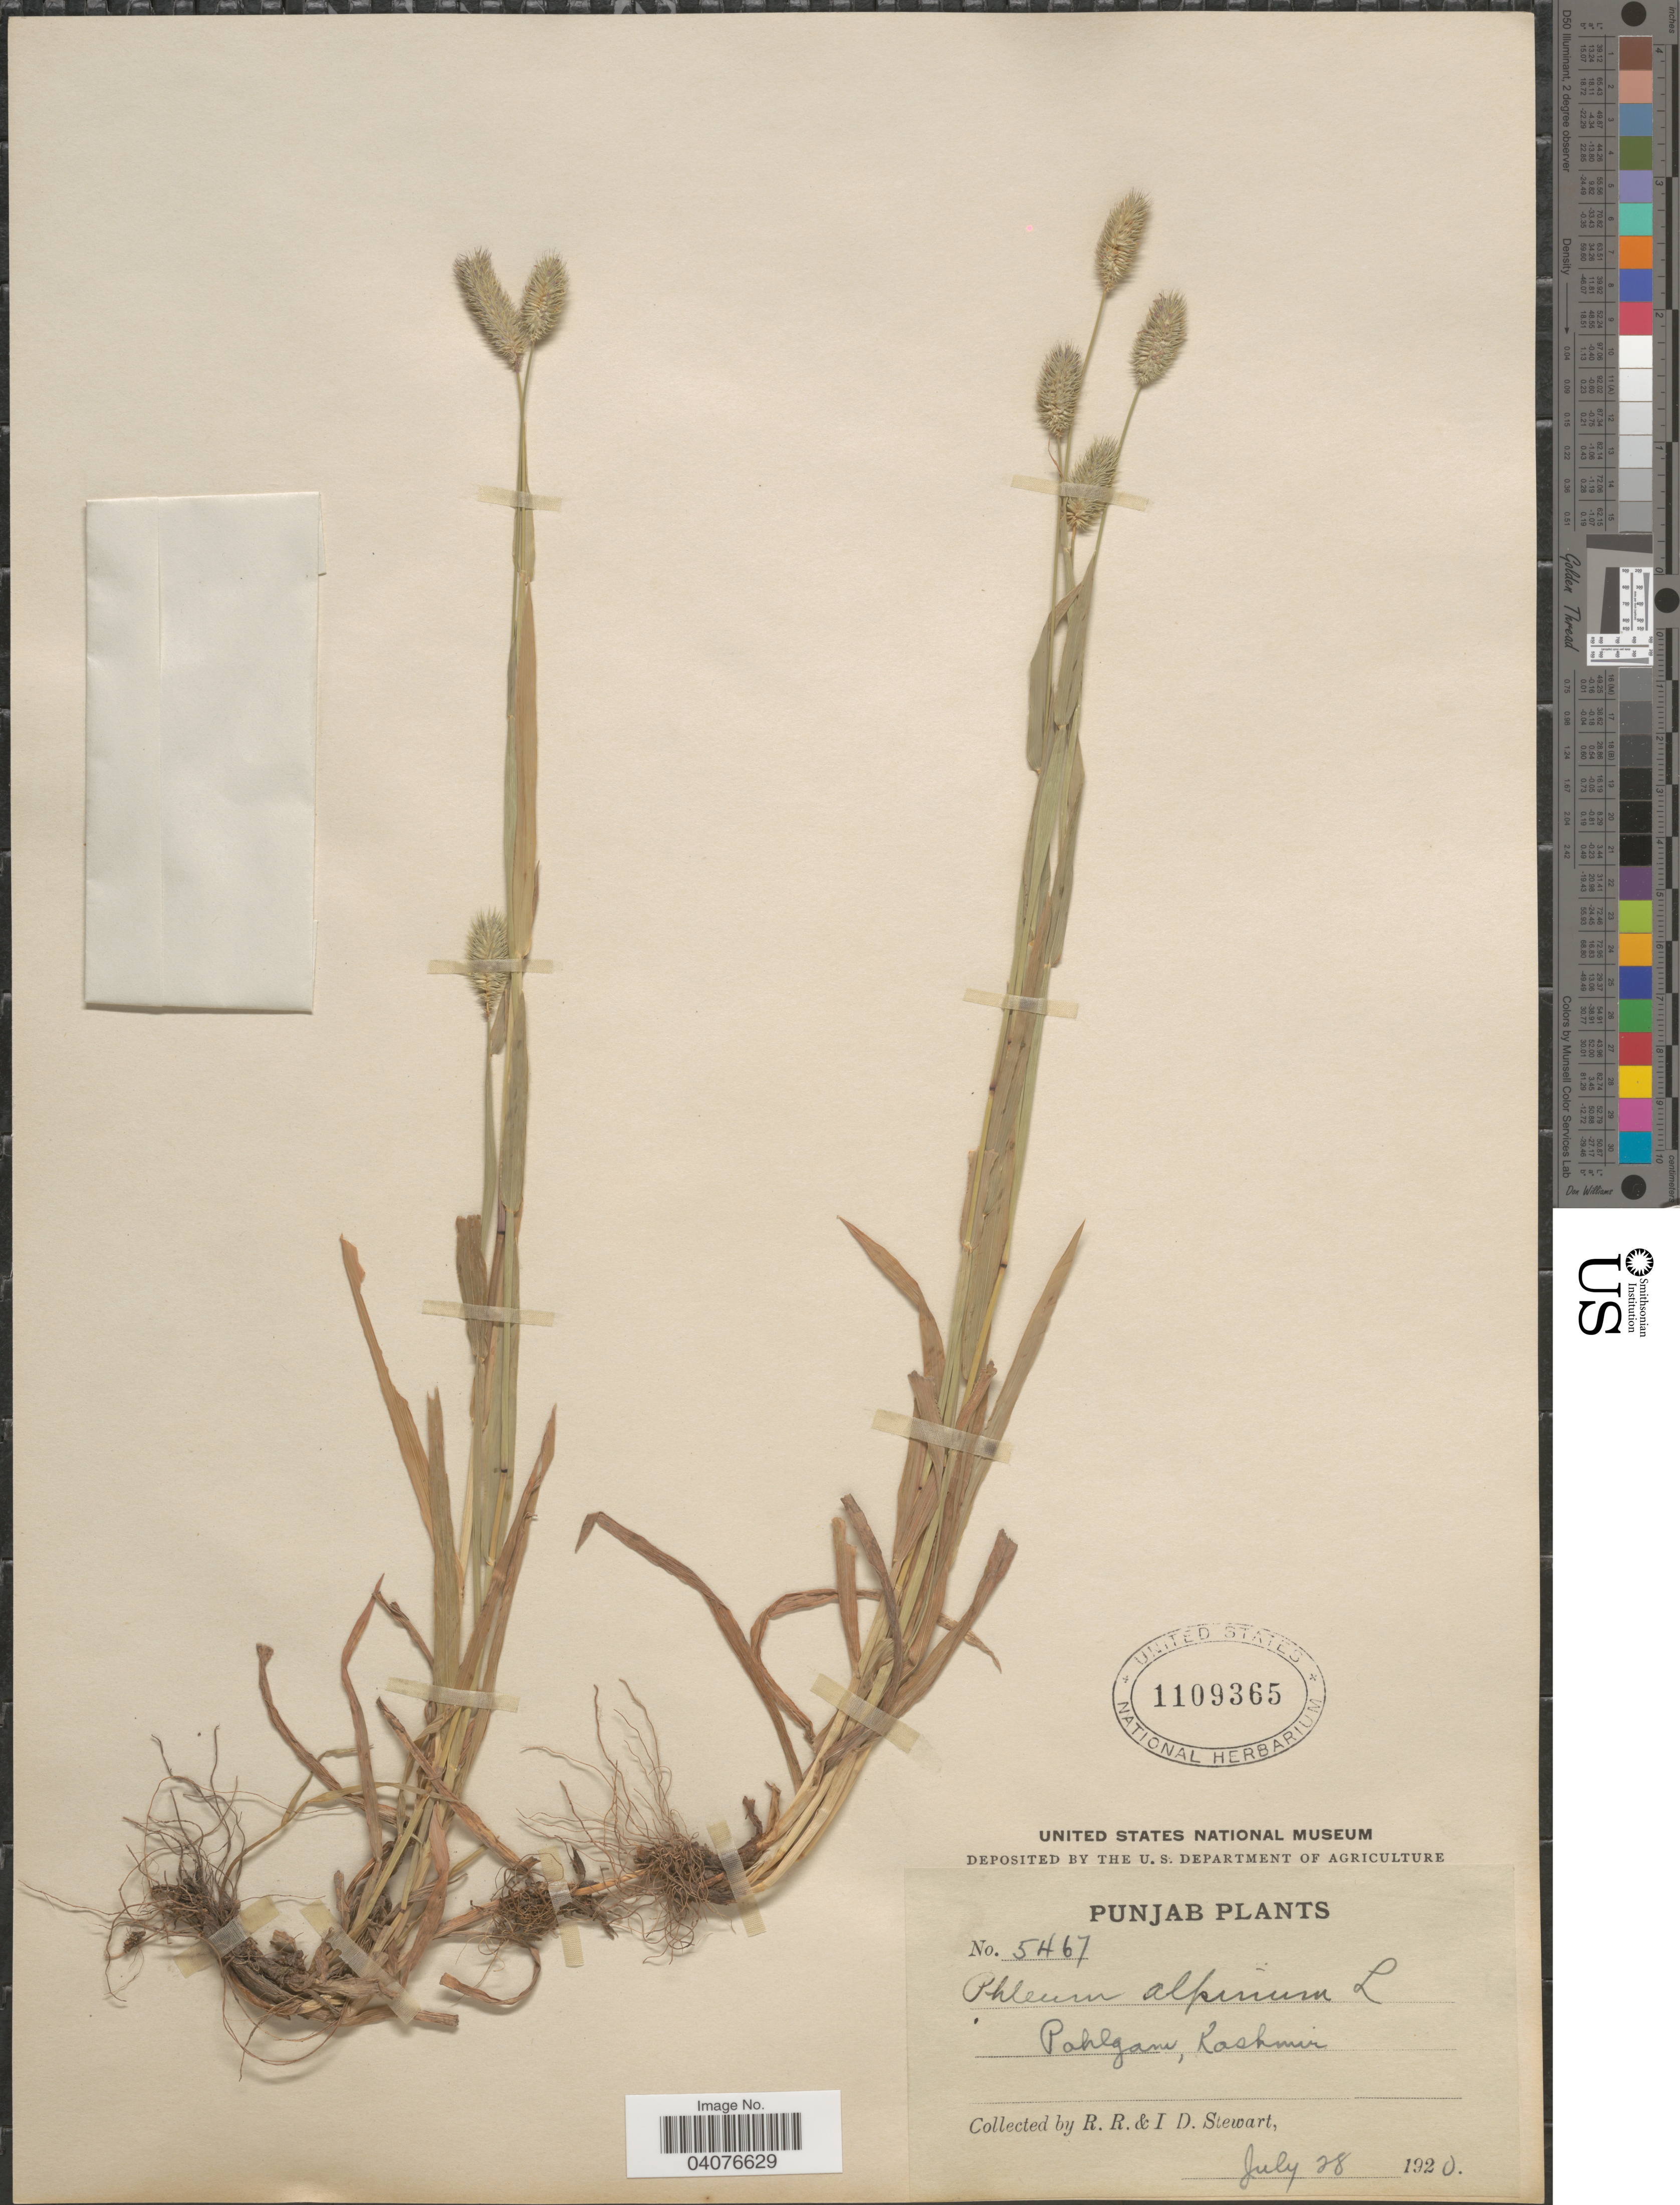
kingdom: Plantae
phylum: Tracheophyta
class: Liliopsida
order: Poales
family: Poaceae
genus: Phleum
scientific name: Phleum alpinum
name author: L.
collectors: R. Stewart & I. Stewart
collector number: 5467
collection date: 1920-07-28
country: India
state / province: Jammu and Kashmir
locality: Pahlgam, Kashmir.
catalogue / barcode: US 1109365